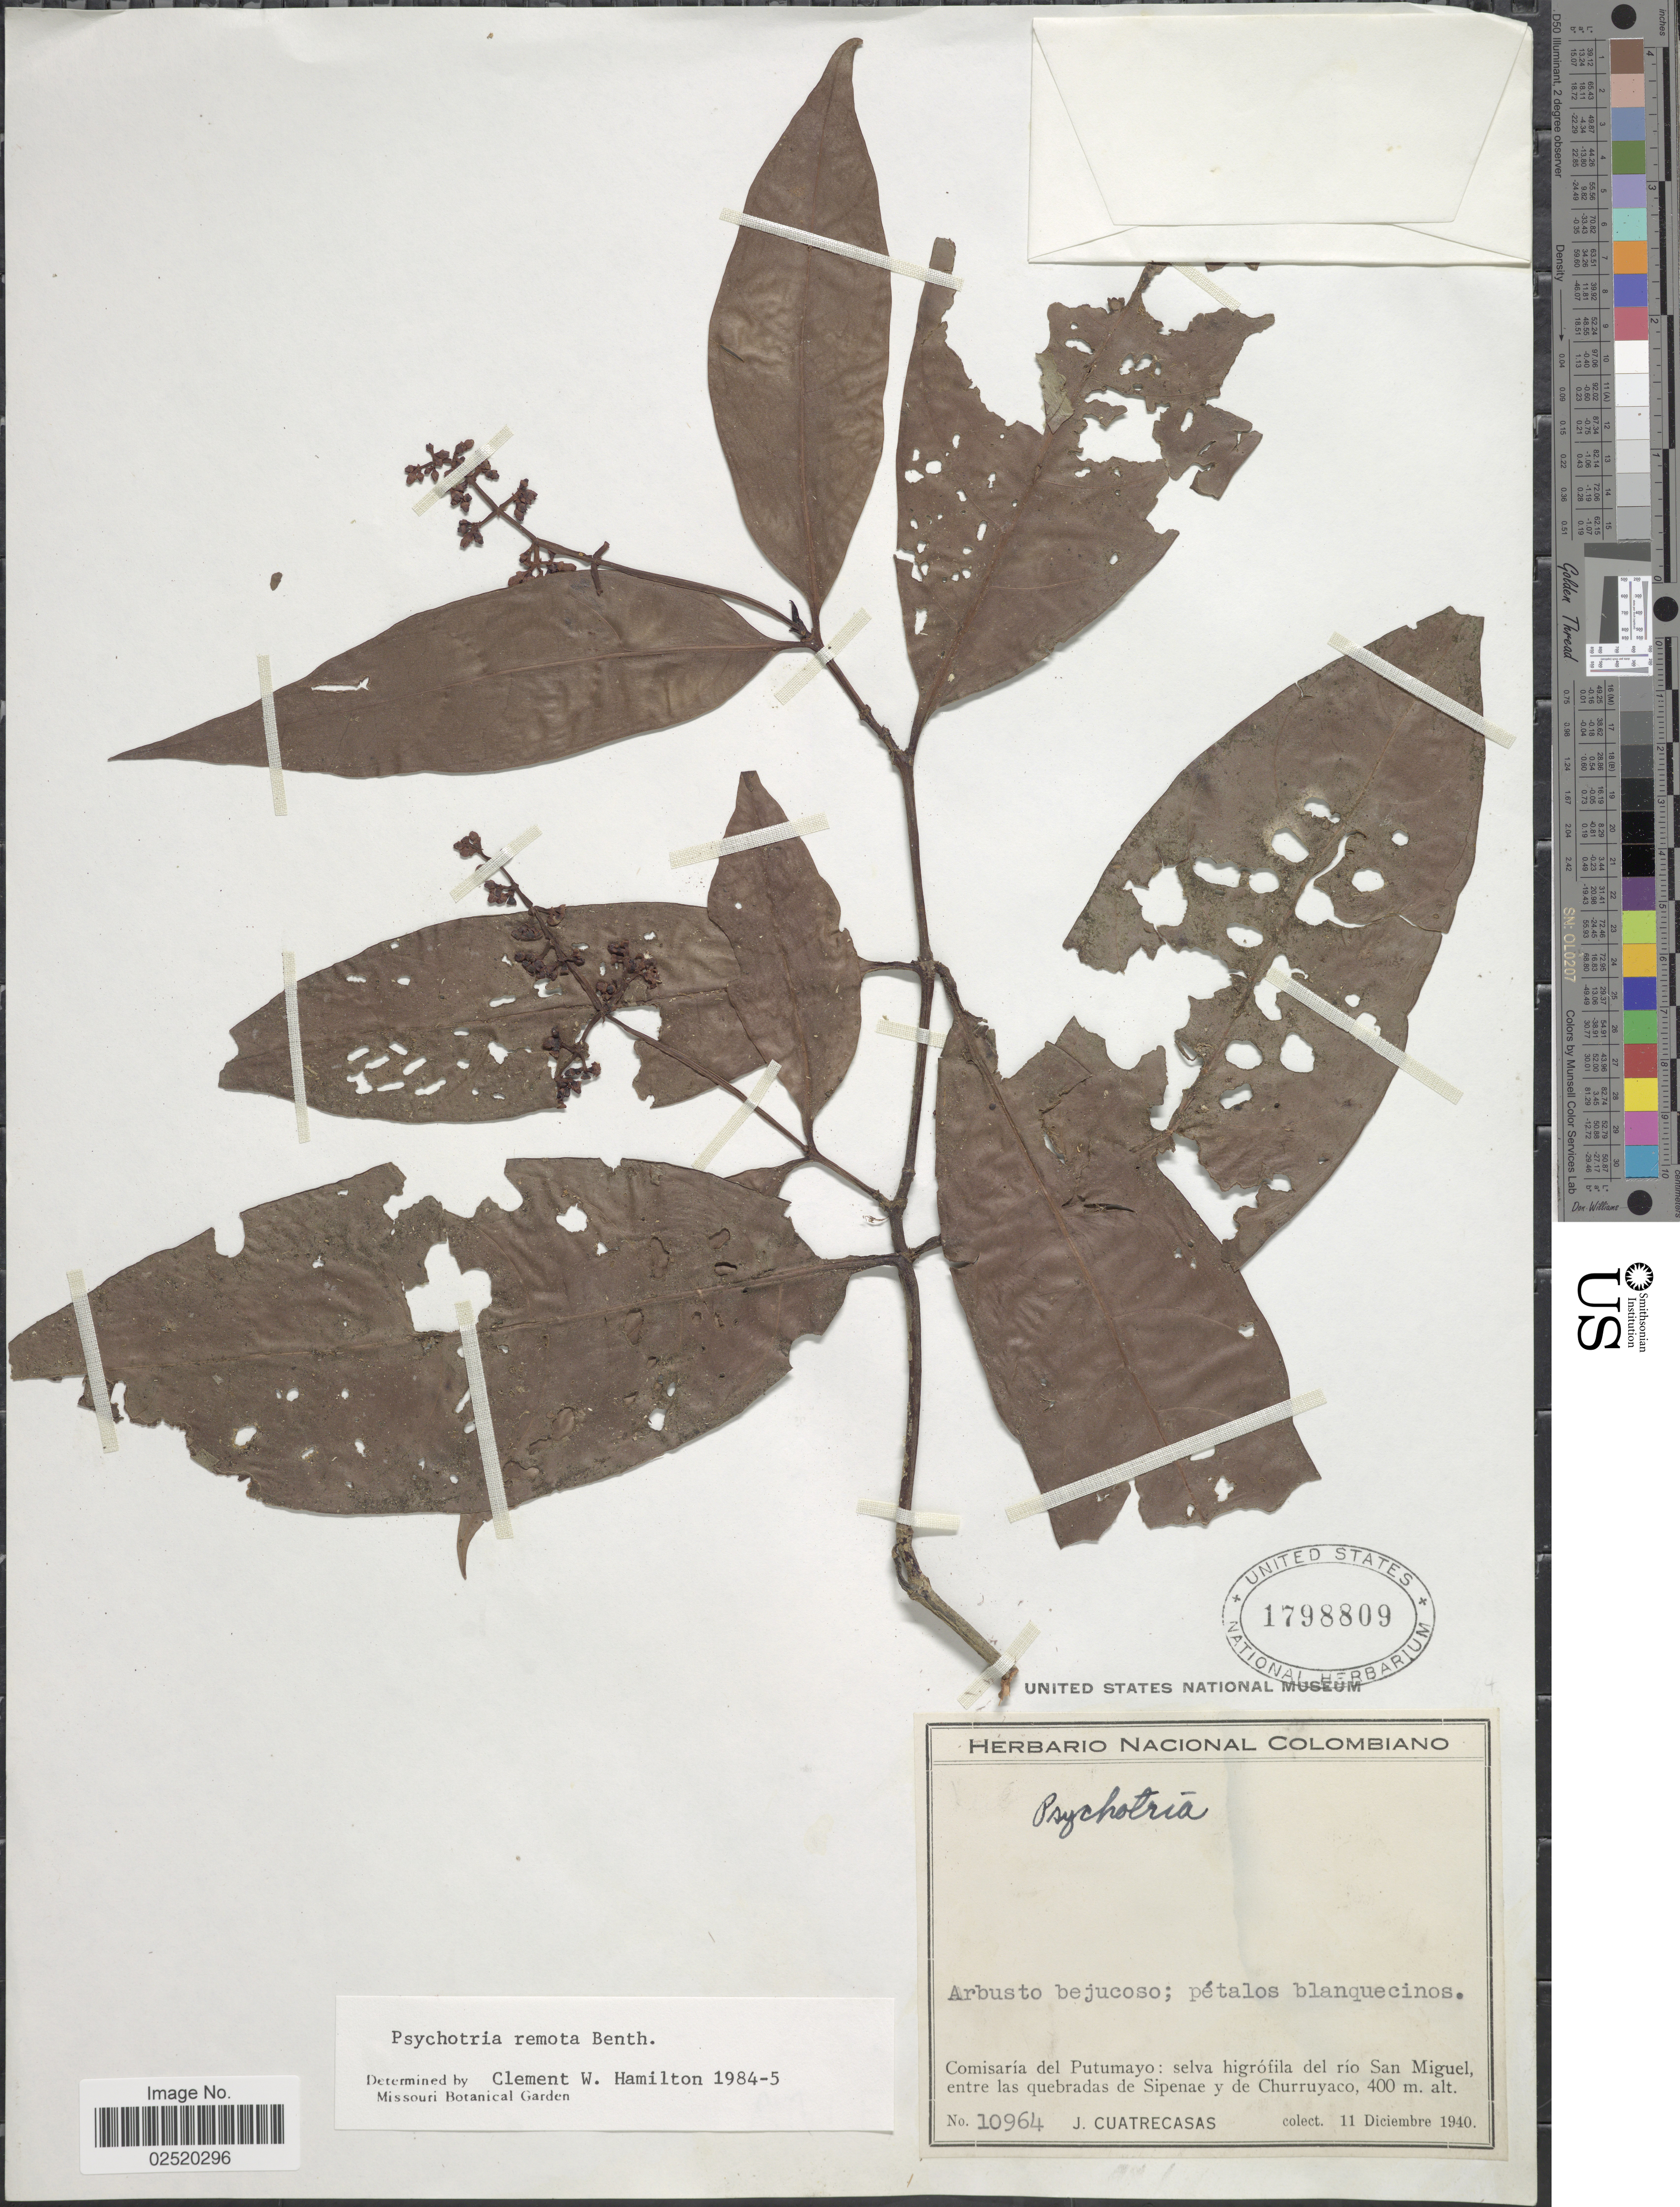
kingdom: Plantae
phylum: Tracheophyta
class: Magnoliopsida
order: Gentianales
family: Rubiaceae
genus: Psychotria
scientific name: Psychotria remota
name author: Benth.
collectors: J. Cuatrecasas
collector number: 10964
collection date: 1940-12-11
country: Colombia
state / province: Putumayo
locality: Comisaria del Putumayo: selva higrofila del rio San Miguel, entre las quebradas de Sipenae y de Churruyaco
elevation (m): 400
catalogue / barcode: US 1798809